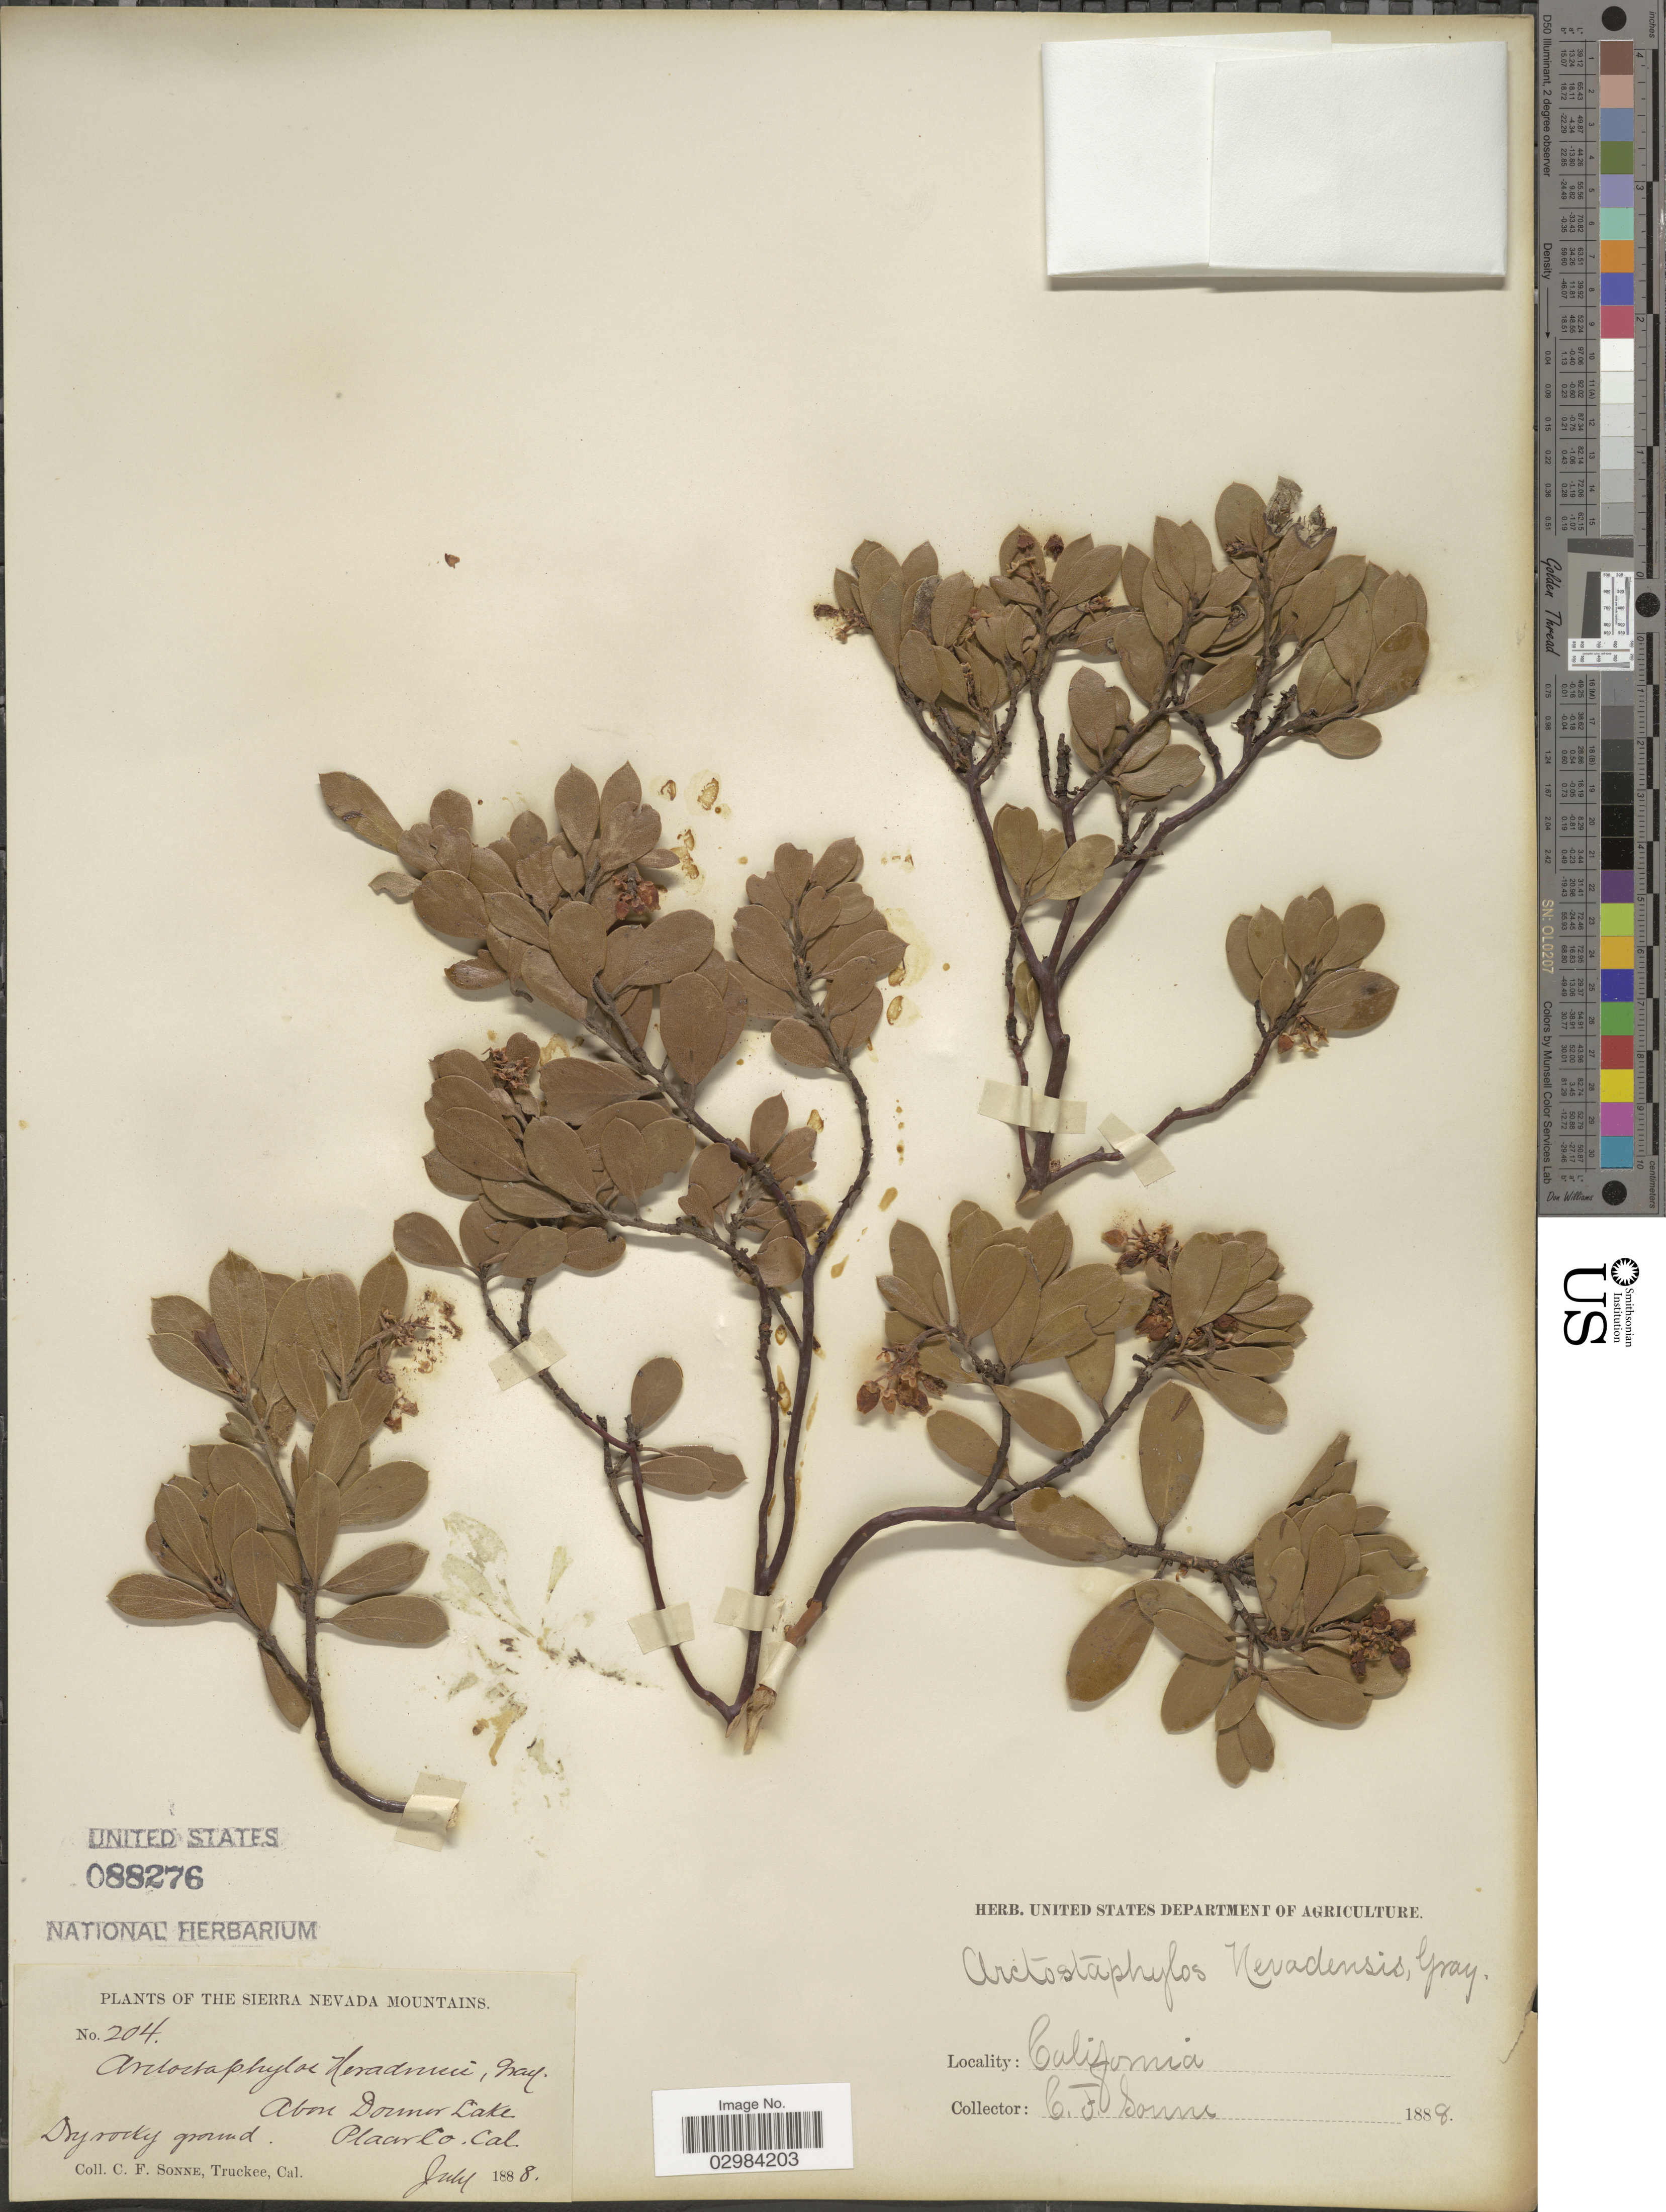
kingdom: Plantae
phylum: Tracheophyta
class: Magnoliopsida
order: Ericales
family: Ericaceae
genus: Arctostaphylos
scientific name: Arctostaphylos nevadensis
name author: A. Gray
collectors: C. Sonne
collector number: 204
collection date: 1888-07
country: United States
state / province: California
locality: Abou Donner Lake, Plaar Co.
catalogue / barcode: US 88276